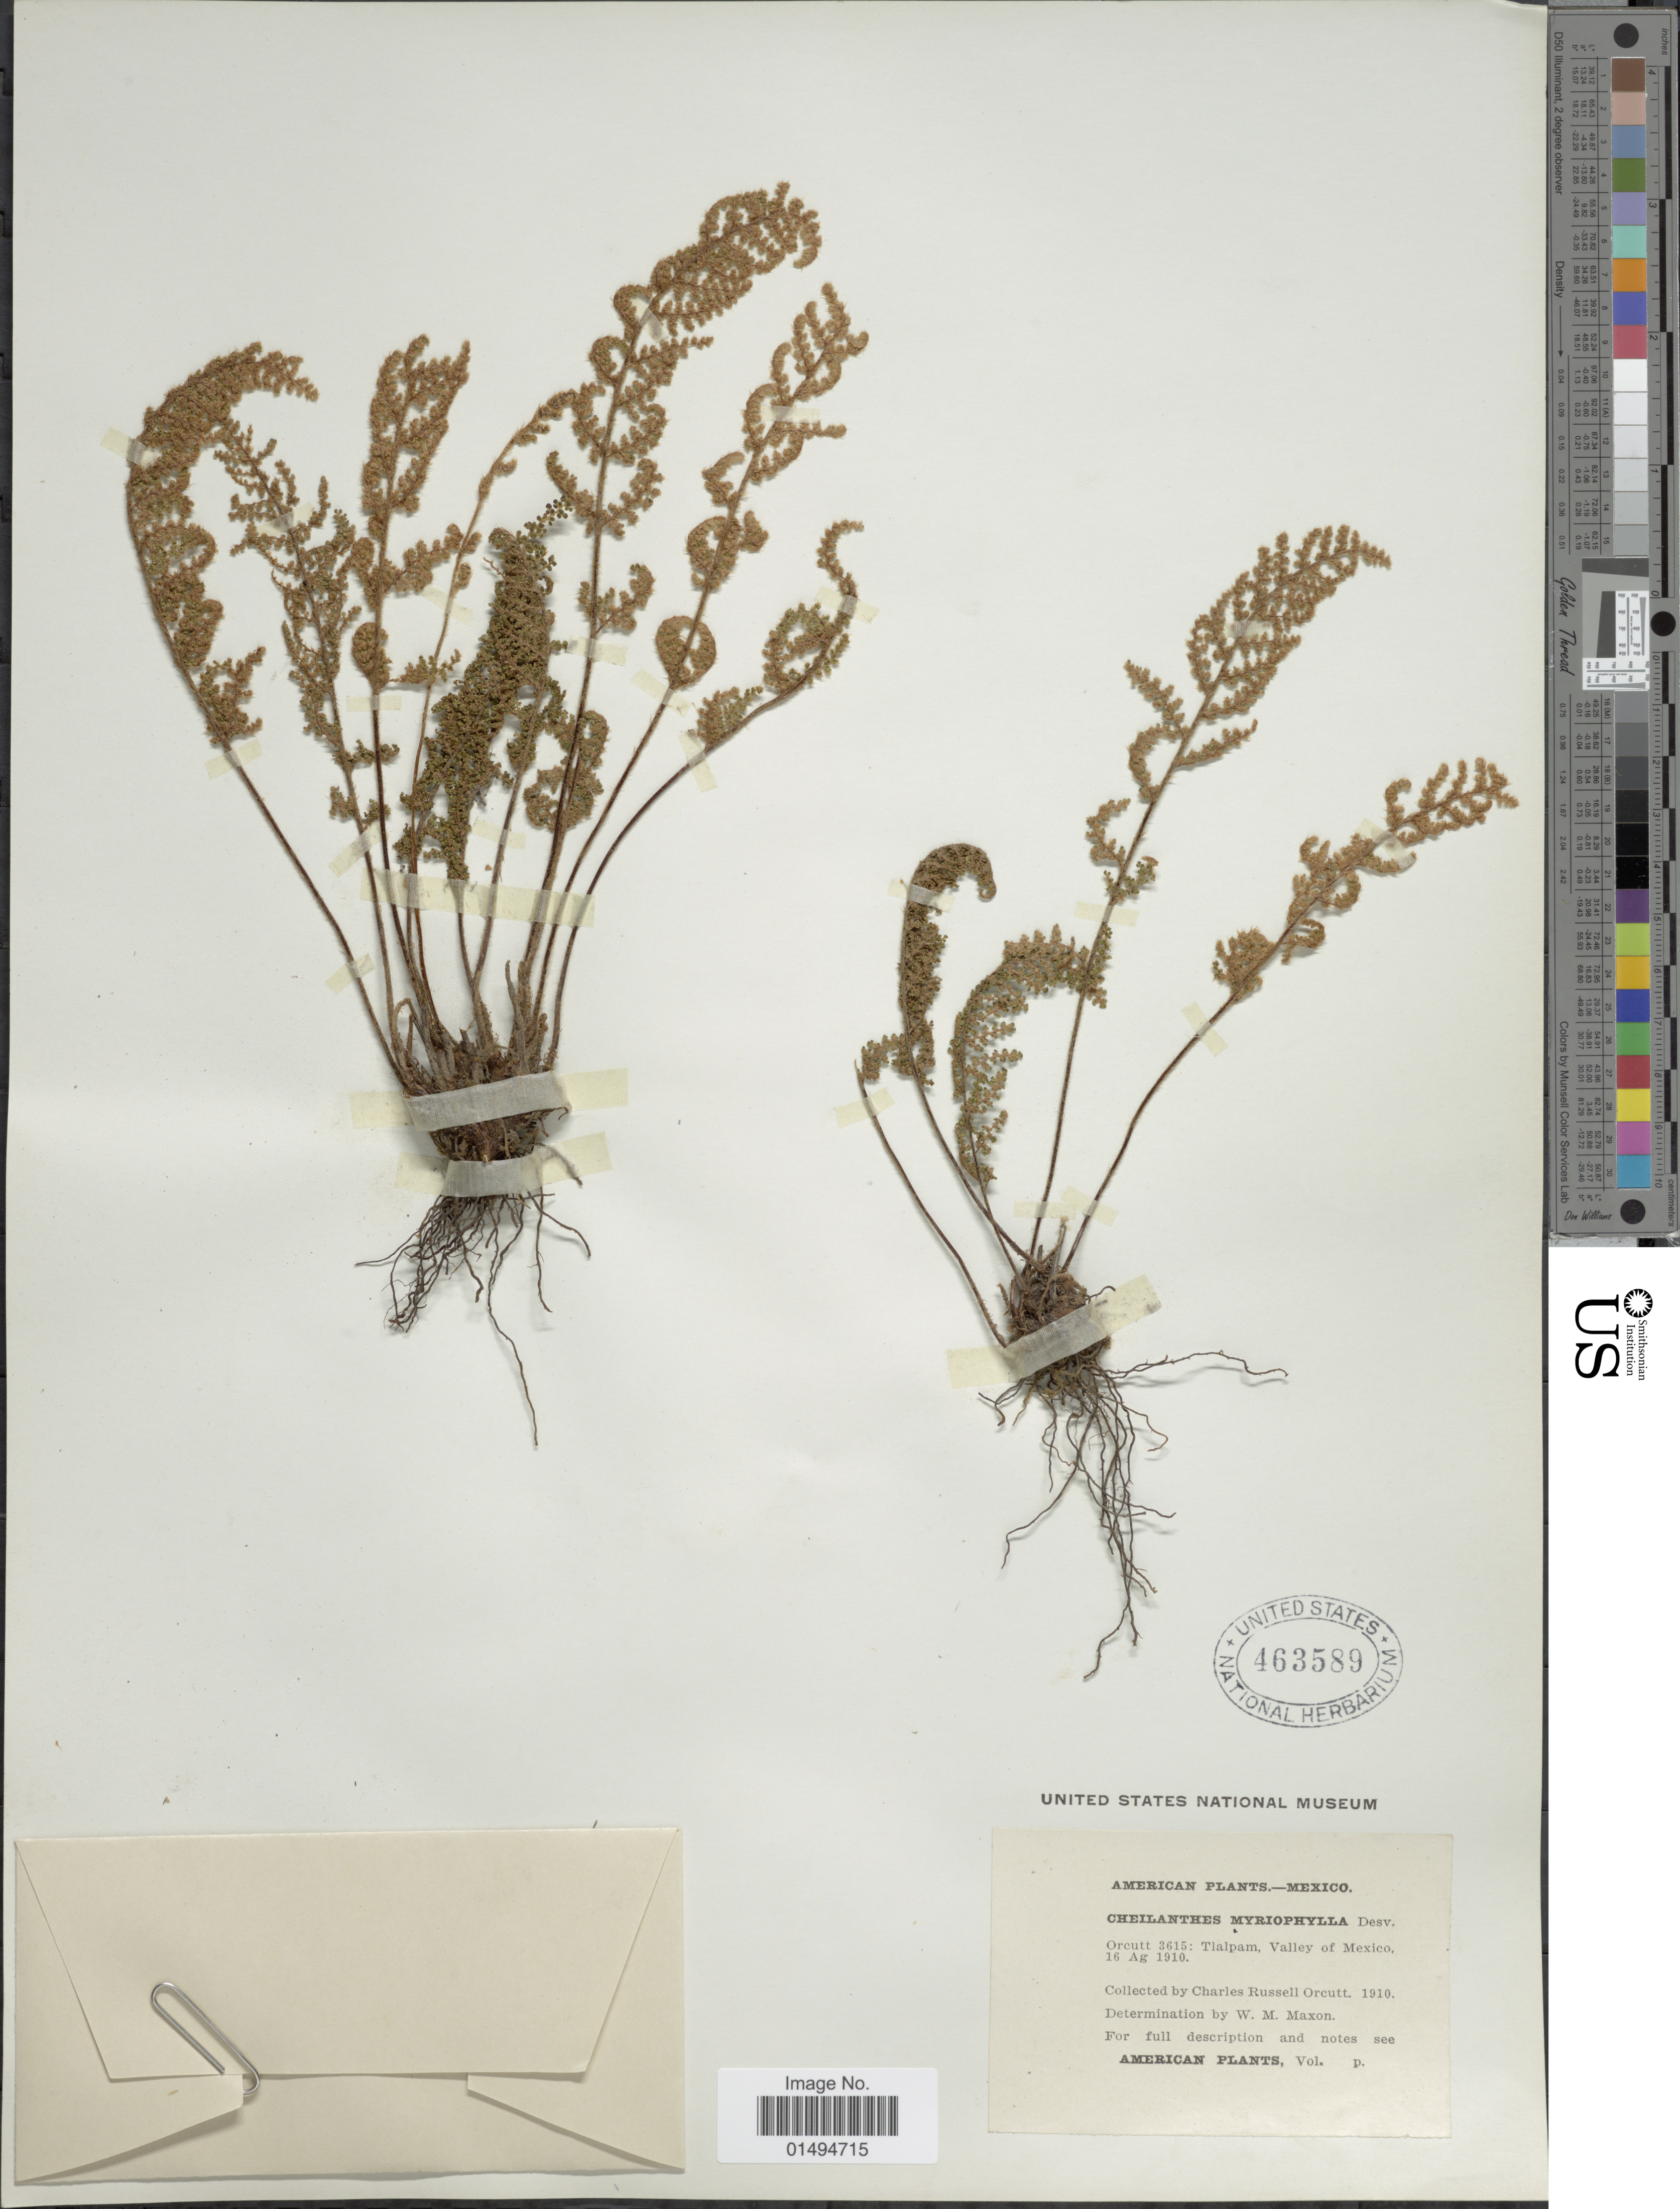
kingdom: Plantae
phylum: Tracheophyta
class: Polypodiopsida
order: Polypodiales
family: Pteridaceae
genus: Myriopteris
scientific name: Myriopteris myriophylla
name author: (Desv.) J. Sm.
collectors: C. R. Orcutt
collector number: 3615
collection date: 1910-08-16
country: Mexico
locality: Tlalpam, Valley of Mexico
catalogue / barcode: US 463589